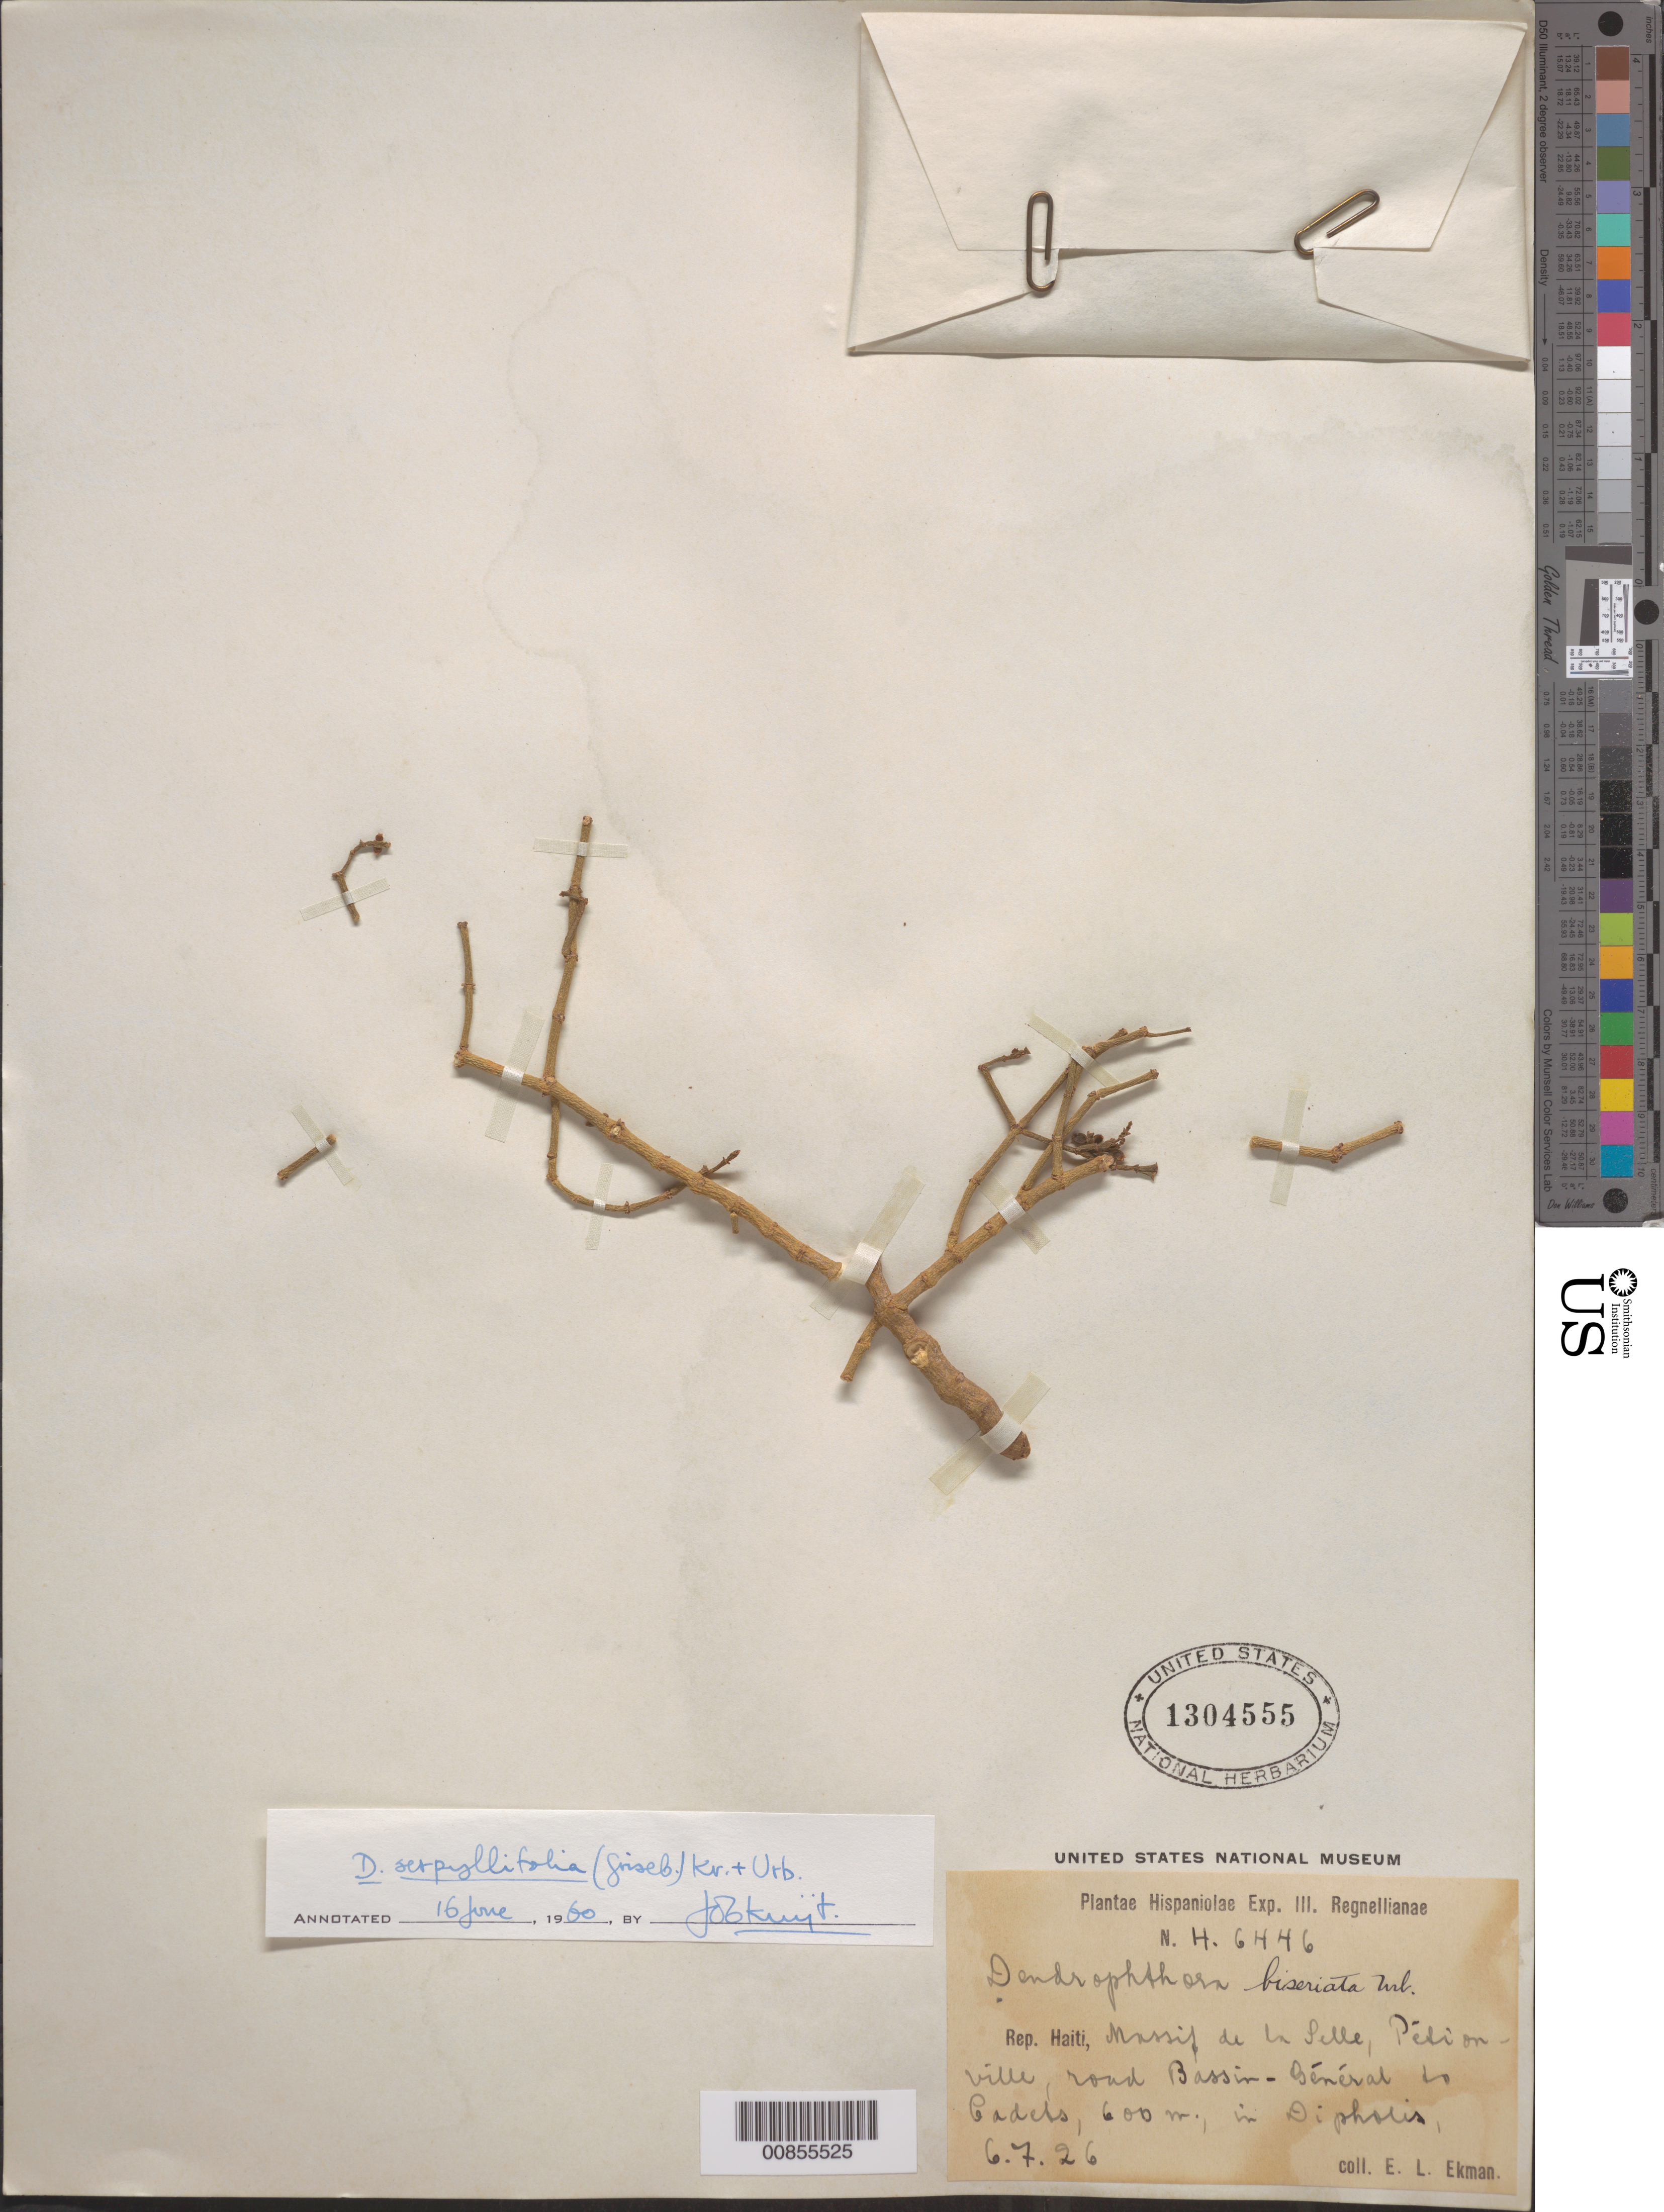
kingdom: Plantae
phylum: Tracheophyta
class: Magnoliopsida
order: Santalales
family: Viscaceae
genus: Dendrophthora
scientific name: Dendrophthora serpyllifolia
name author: (Griseb.) Krug & Urb.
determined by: Kuijt, Job, (CANADA)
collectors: E. L. Ekman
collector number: H 6446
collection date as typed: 06 Jul 1926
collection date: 1926-07-06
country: Haiti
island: Hispaniola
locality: Massif de la Selle, Pétionville, road Bassin-Général to Cadets.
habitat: In Dipholis.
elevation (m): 600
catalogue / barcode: US 1304555